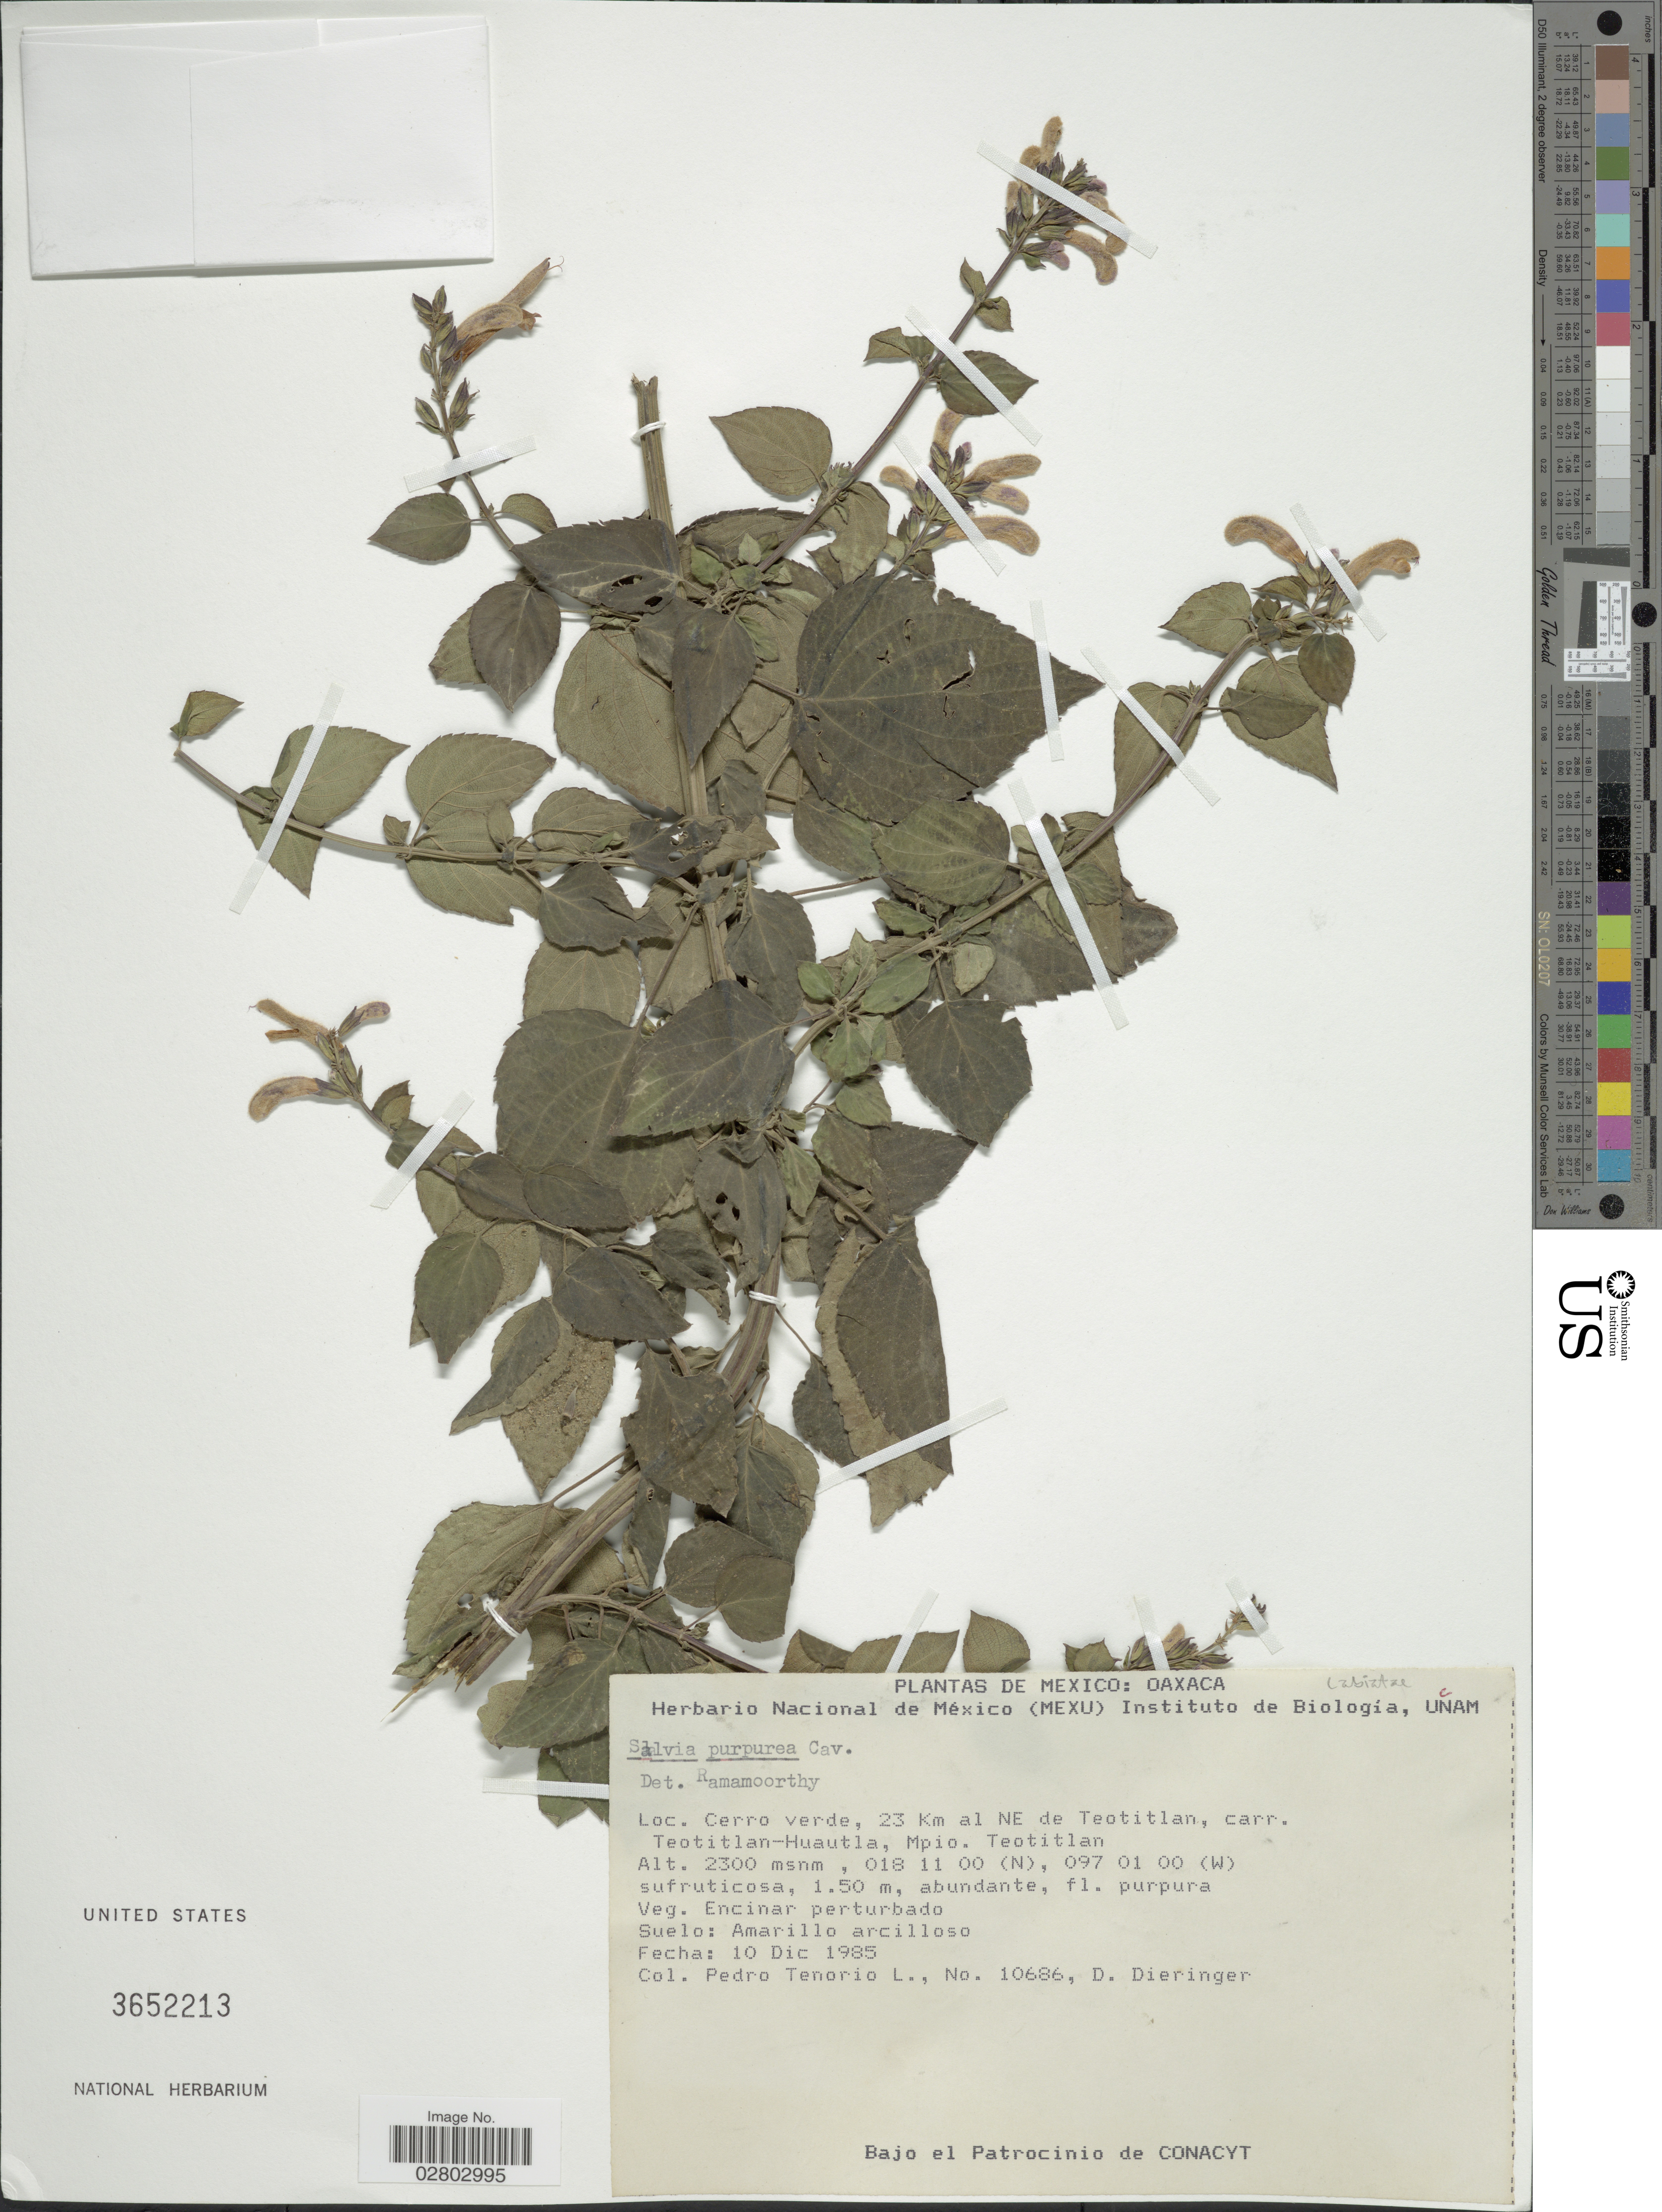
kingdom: Plantae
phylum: Tracheophyta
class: Magnoliopsida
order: Lamiales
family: Lamiaceae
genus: Salvia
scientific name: Salvia purpurea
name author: Cav.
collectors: P. Tenorio L. & D. Dieringer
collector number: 10686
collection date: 1985-12-10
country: Mexico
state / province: Oaxaca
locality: Cerro verde, 23 Km al NE de Teotitlan, carr. Teotitlan-Huautla, Mpio. Teotitlan.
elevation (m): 2300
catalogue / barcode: US 3652213